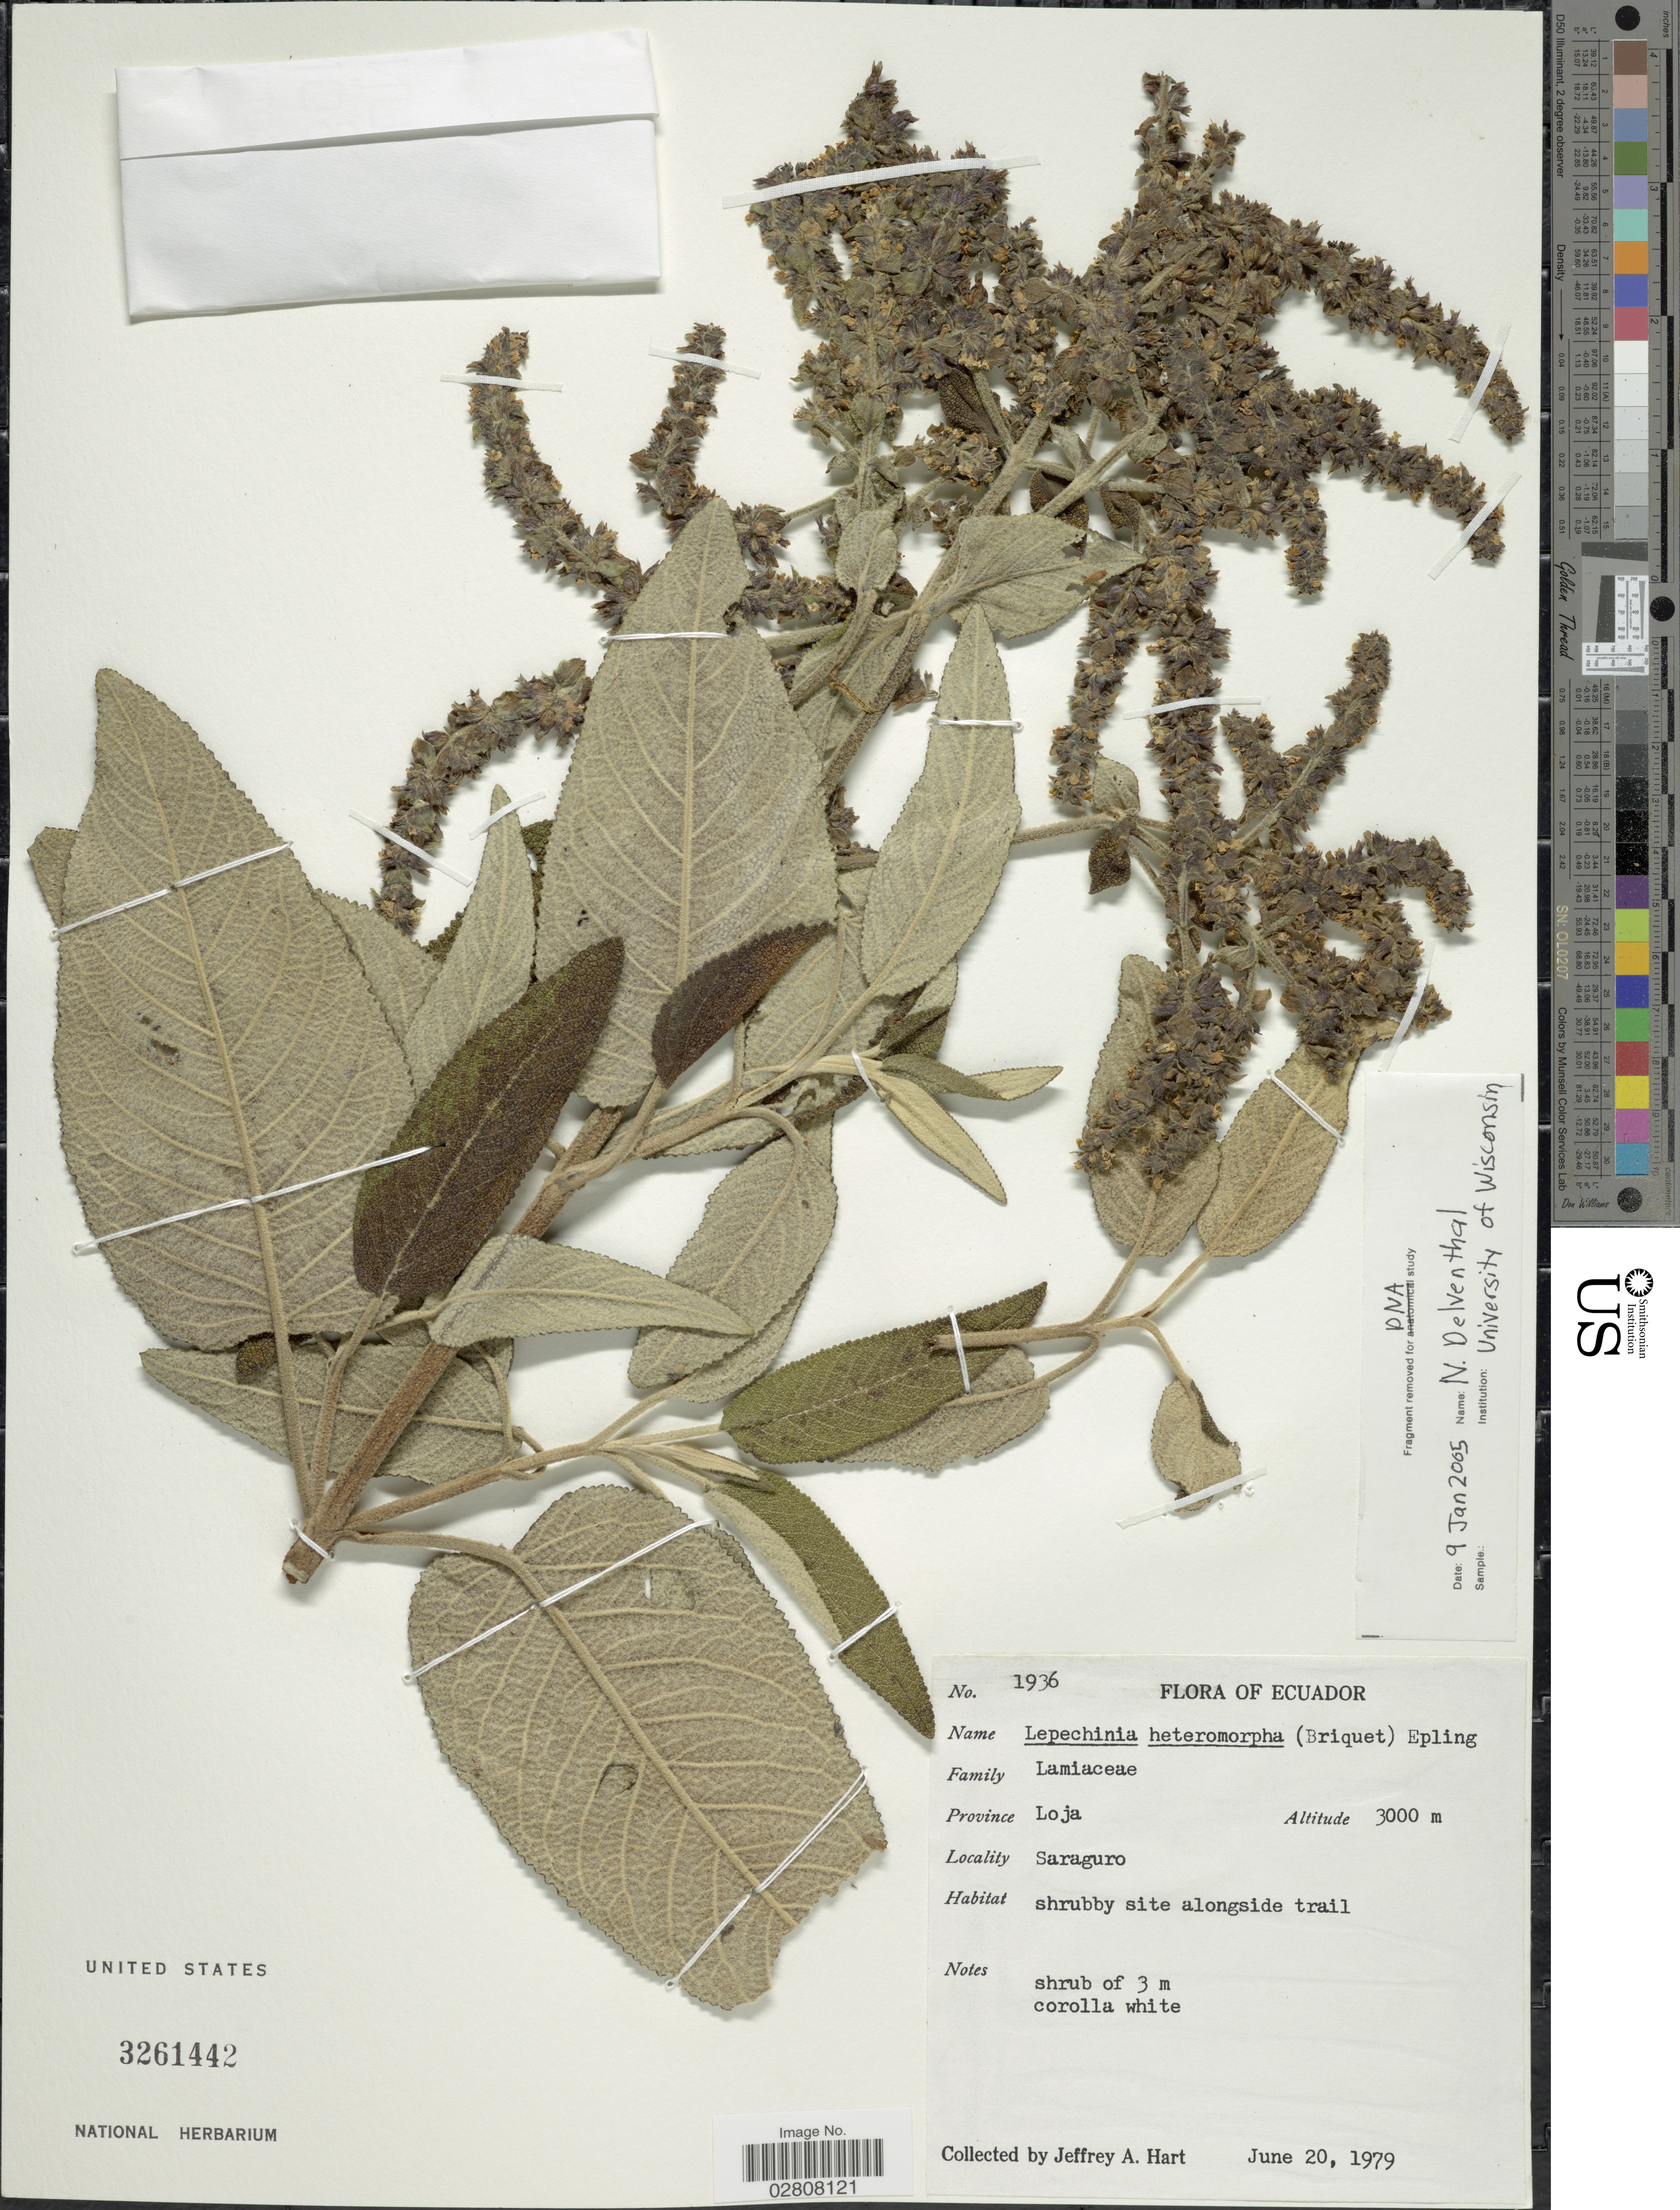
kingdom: Plantae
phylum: Tracheophyta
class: Magnoliopsida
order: Lamiales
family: Lamiaceae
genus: Lepechinia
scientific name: Lepechinia heteromorpha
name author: (Briq.) Epling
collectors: J. A. Hart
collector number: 1936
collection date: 1979-06-20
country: Ecuador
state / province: Loja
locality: Province Loja. Saraguro.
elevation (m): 3000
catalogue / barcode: US 3261442